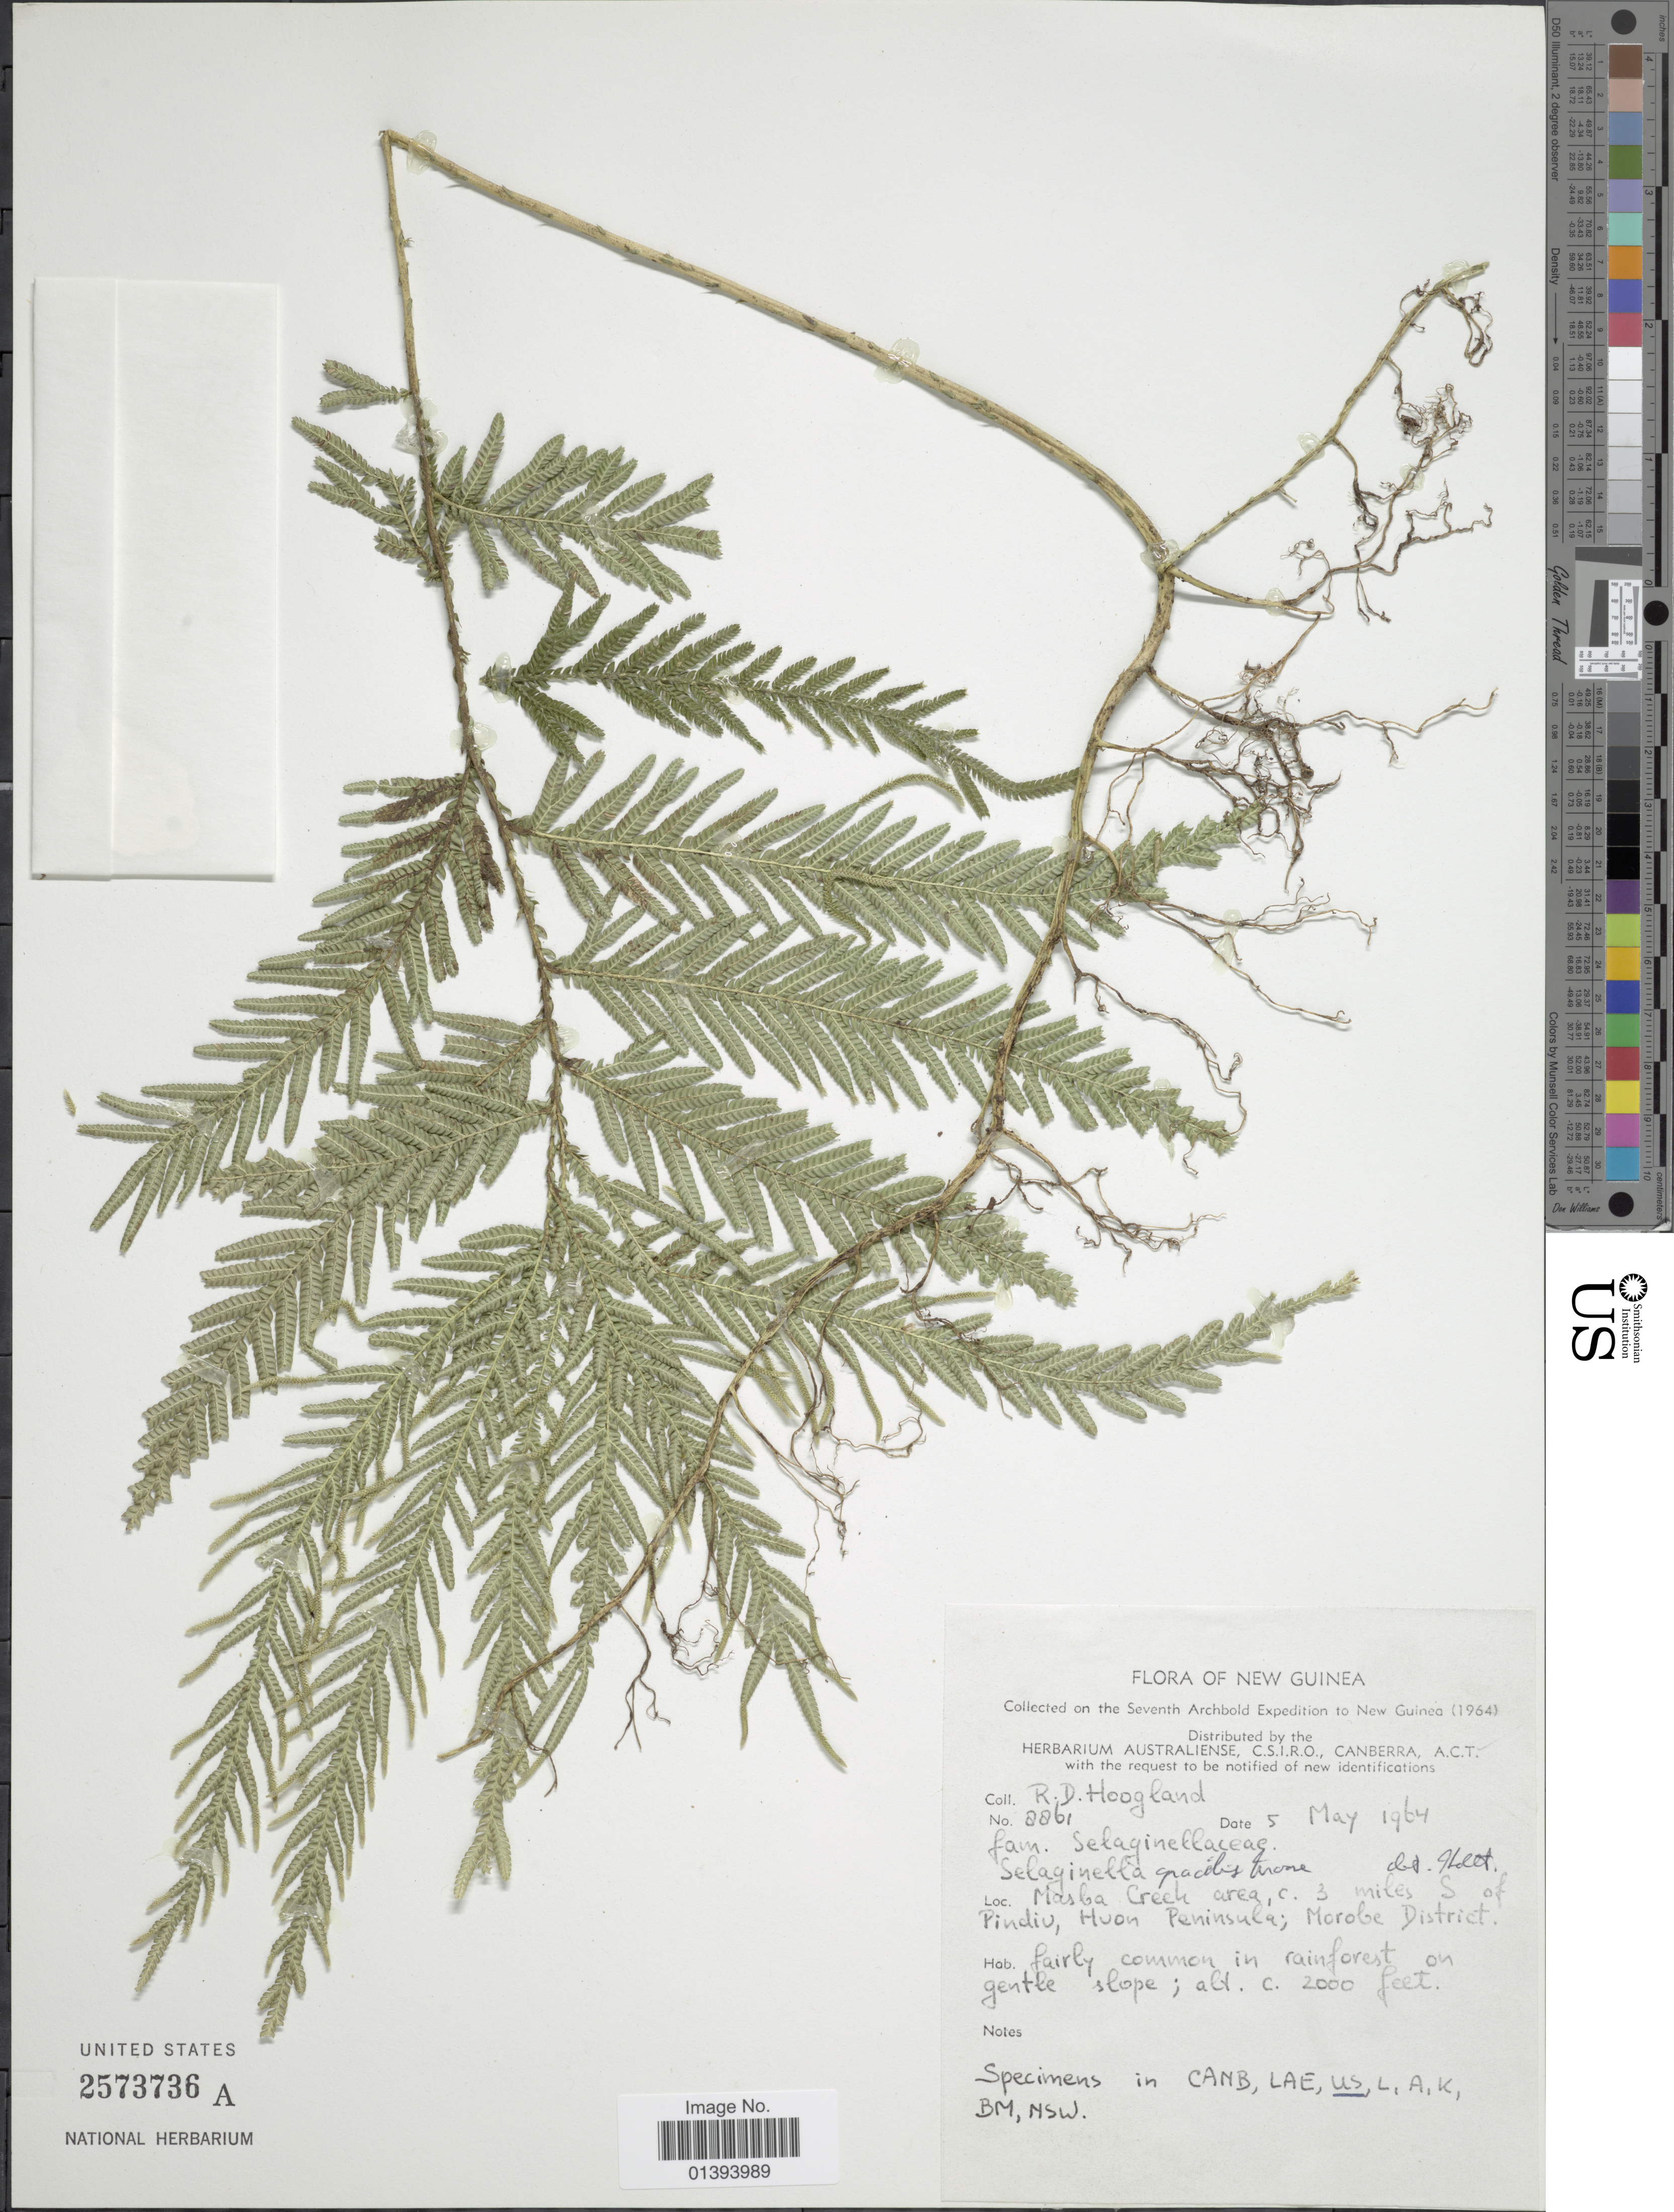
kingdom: Plantae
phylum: Tracheophyta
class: Lycopodiopsida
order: Selaginellales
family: Selaginellaceae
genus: Selaginella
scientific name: Selaginella gracilis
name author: Moore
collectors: R. D. Hoogland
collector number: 8861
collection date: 1964-05-05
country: Papua New Guinea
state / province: Morobe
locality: Masba Creek area, c. 3 miles S of Pindio, Huon Peninsula, Morobe District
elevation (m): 610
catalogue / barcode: US 2573736A